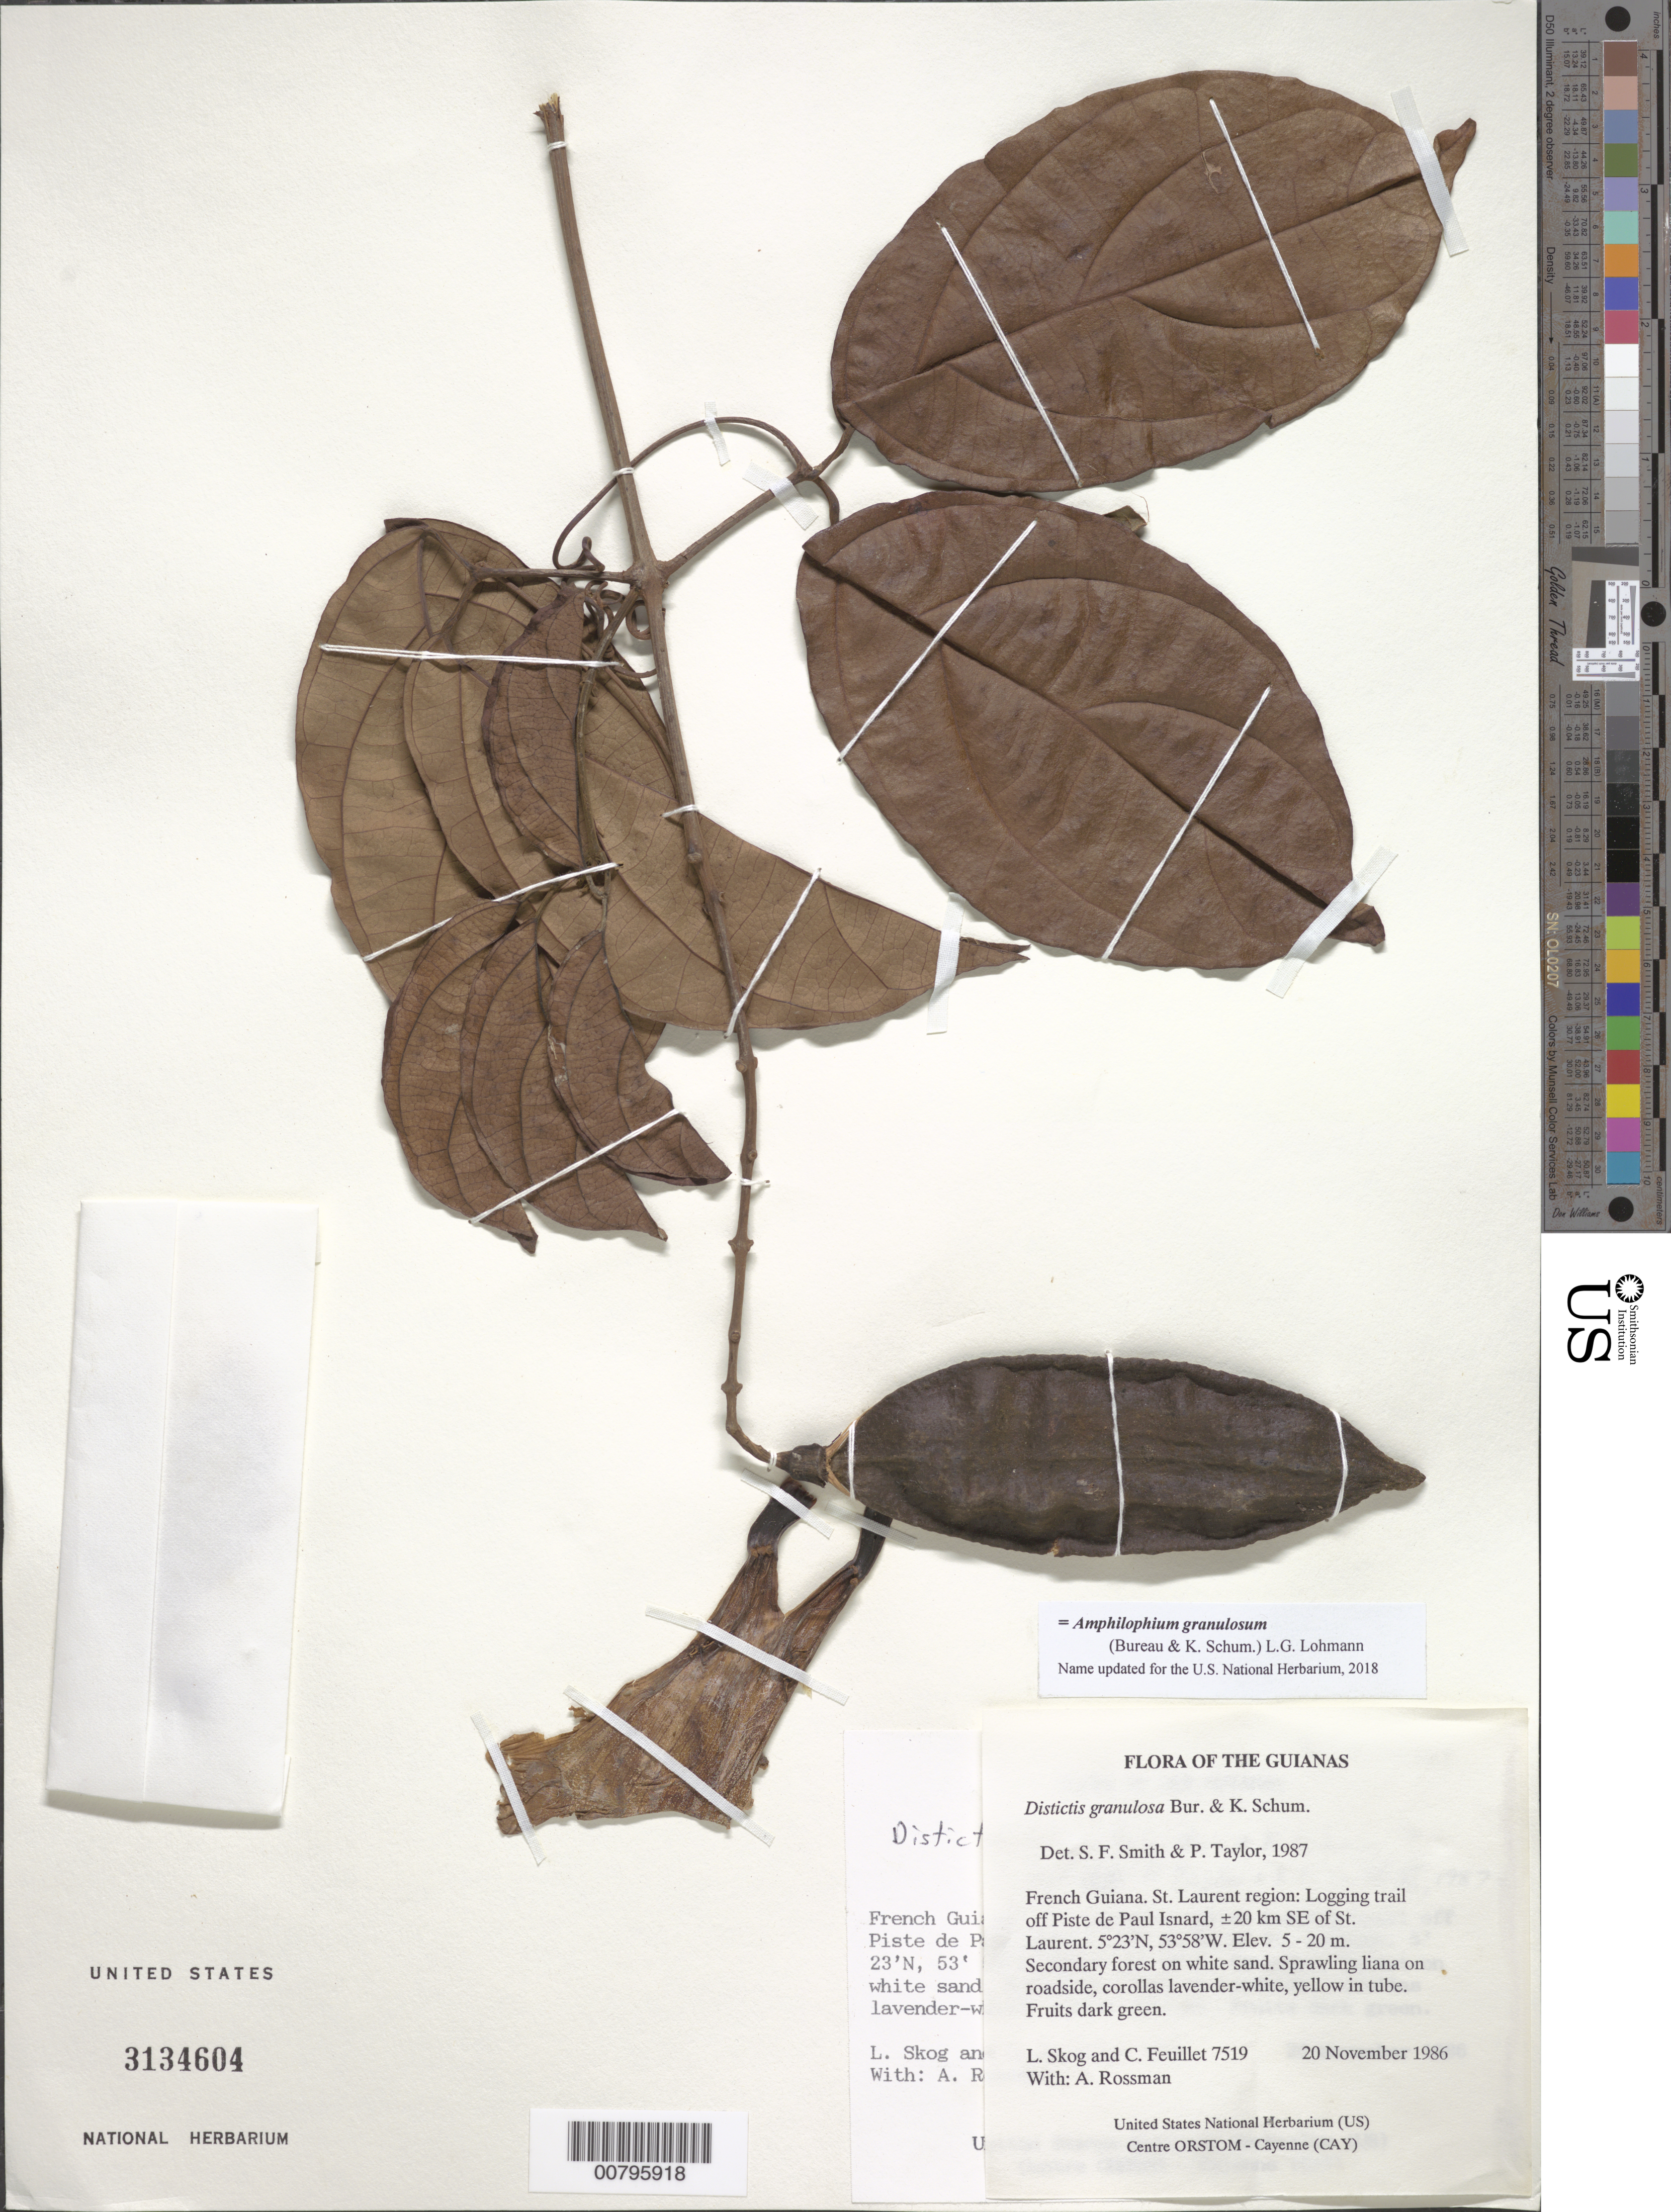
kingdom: Plantae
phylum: Tracheophyta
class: Magnoliopsida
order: Lamiales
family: Bignoniaceae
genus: Amphilophium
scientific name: Amphilophium granulosum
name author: (Bureau & K. Schum.) L.G. Lohmann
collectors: L. E. Skog, C. Feuillet & A. Rossman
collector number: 7519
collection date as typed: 20 November 1986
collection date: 1986-11-20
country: French Guiana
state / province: Saint-Laurent-du-Maroni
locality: Logging trail off Piste de Paul Isnard, ±20 km SE of St. Laurent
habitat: Secondary forest on white sand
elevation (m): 5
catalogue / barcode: US 3134604